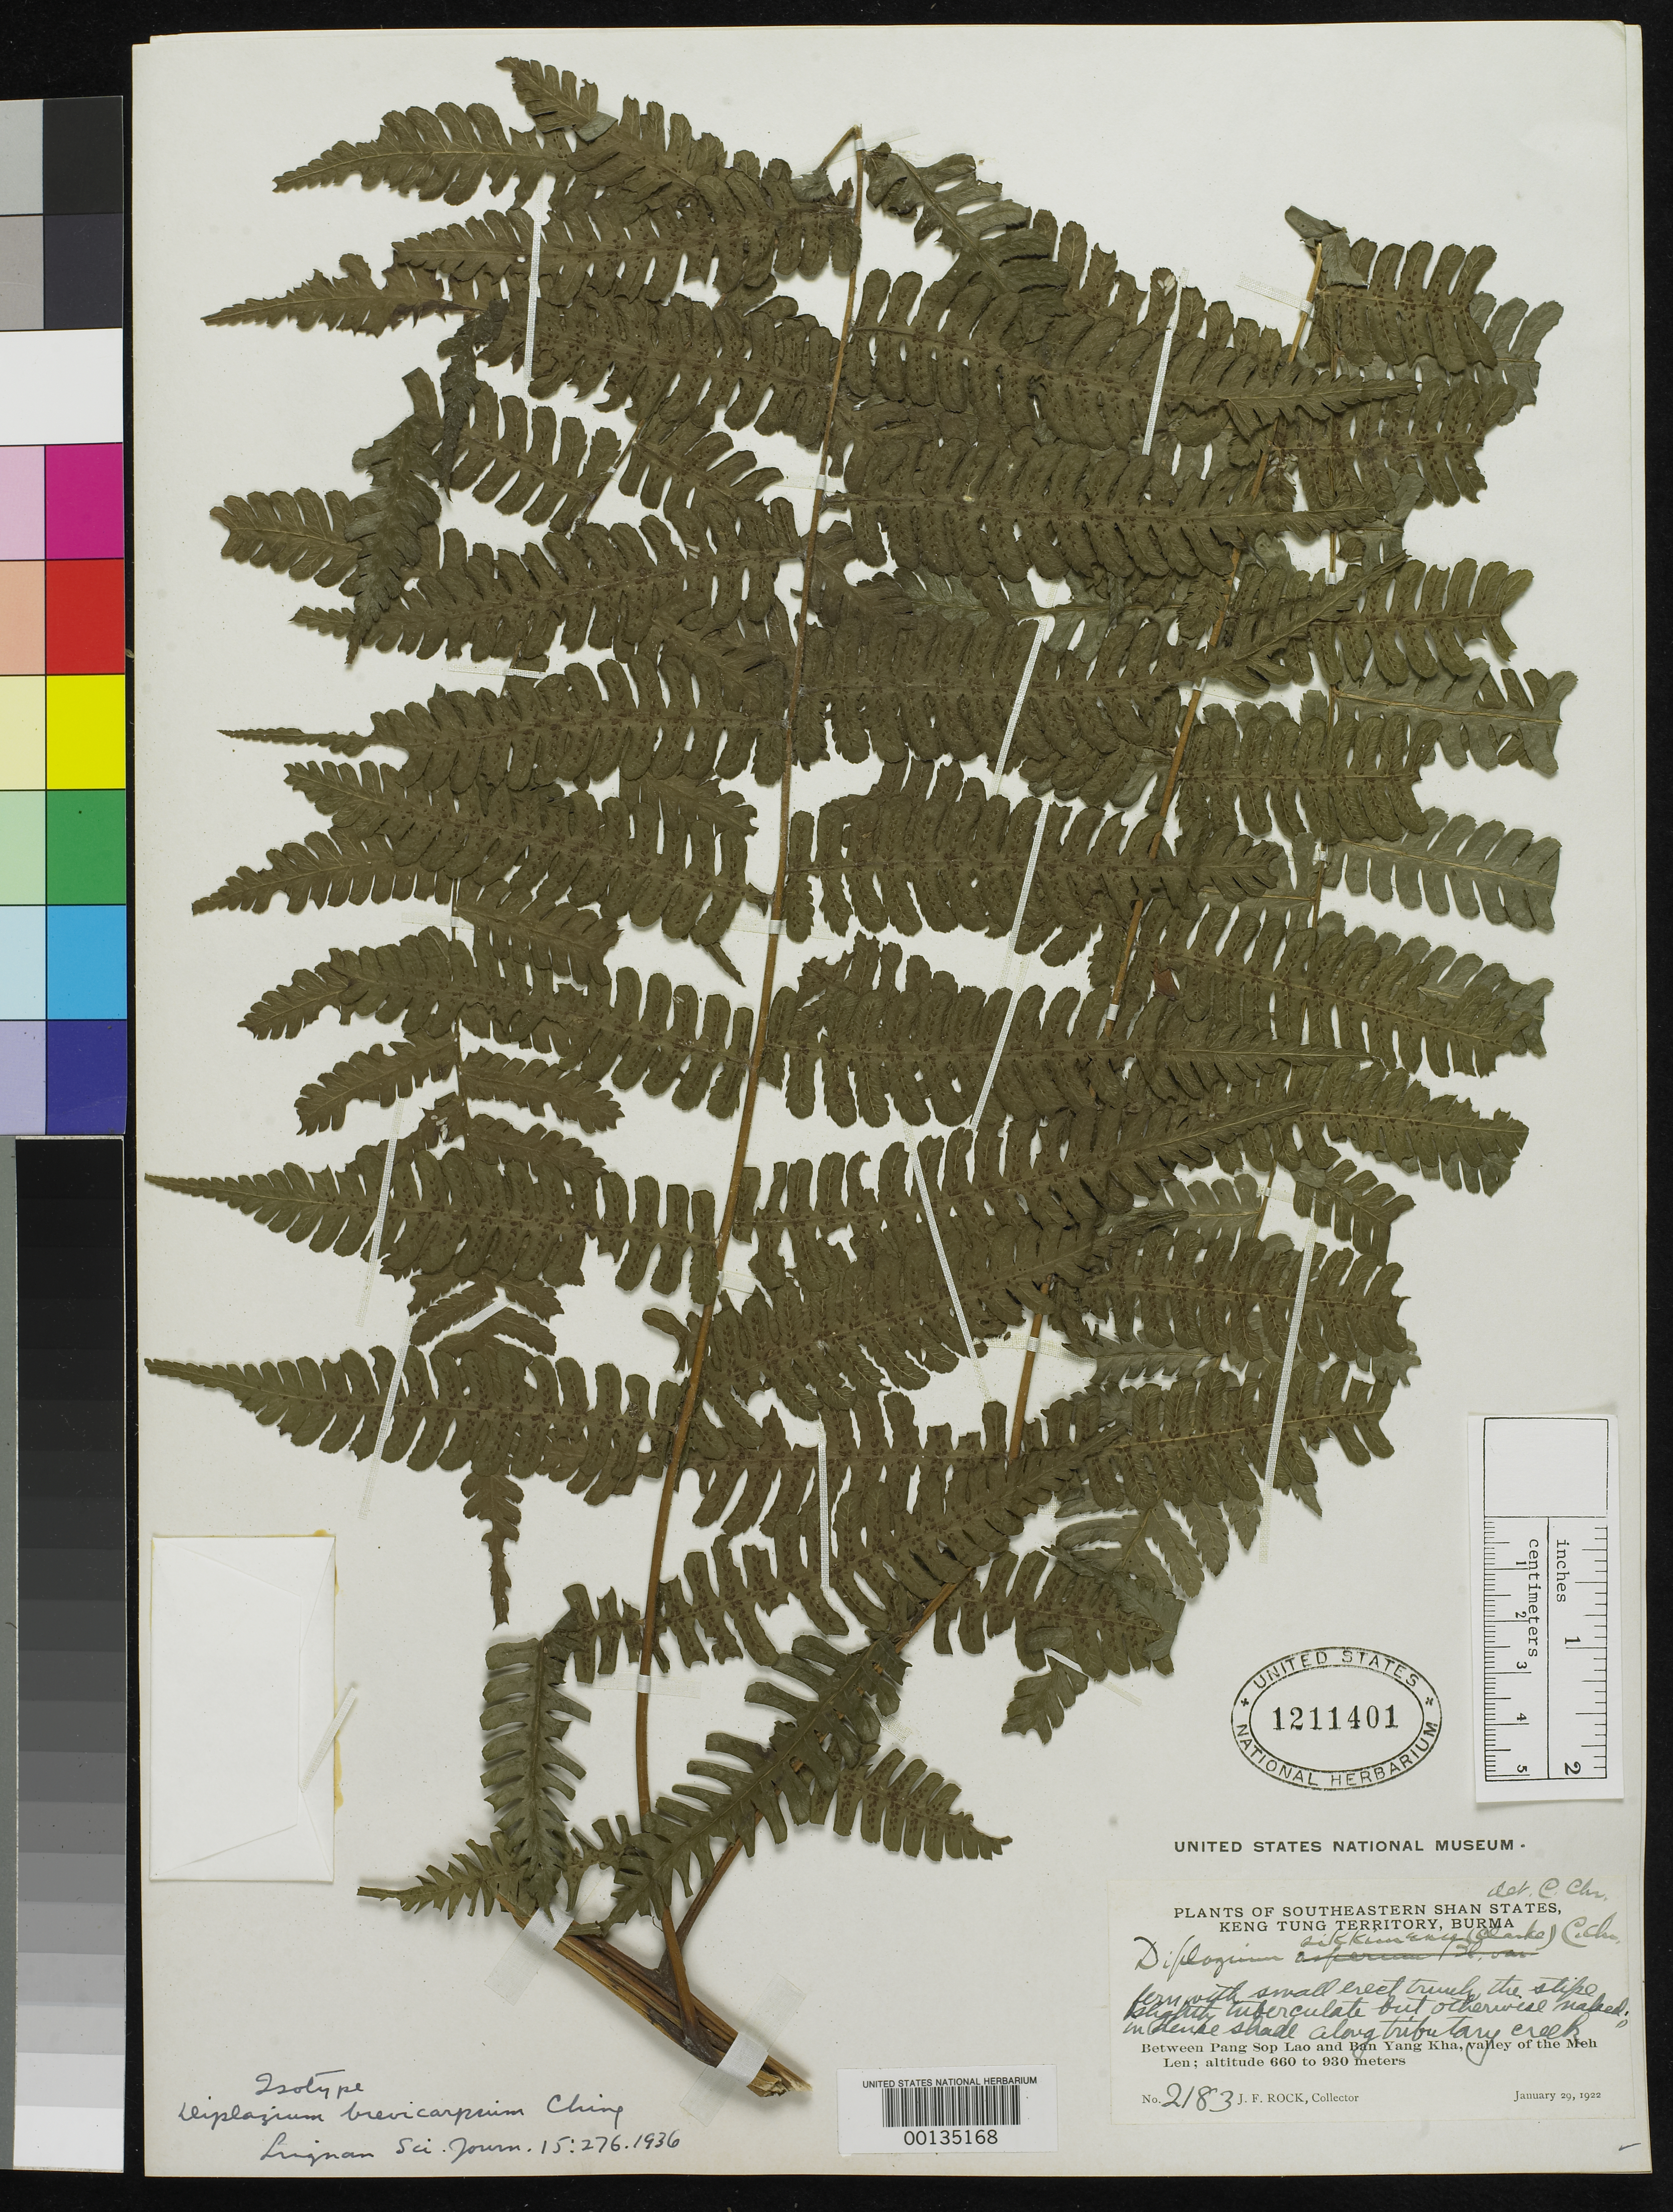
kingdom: Plantae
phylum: Tracheophyta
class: Polypodiopsida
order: Polypodiales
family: Athyriaceae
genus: Diplazium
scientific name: Diplazium brevicarpium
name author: Ching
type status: Type Collection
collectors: J. F. Rock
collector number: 2183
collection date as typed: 29 Jan 1922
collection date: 1922-01-29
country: Myanmar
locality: Keng Tung Terr., between Pang Sop Lai & Bun Yang Kha, Meh Len. [Country as Burma].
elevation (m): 660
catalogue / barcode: US 1211401